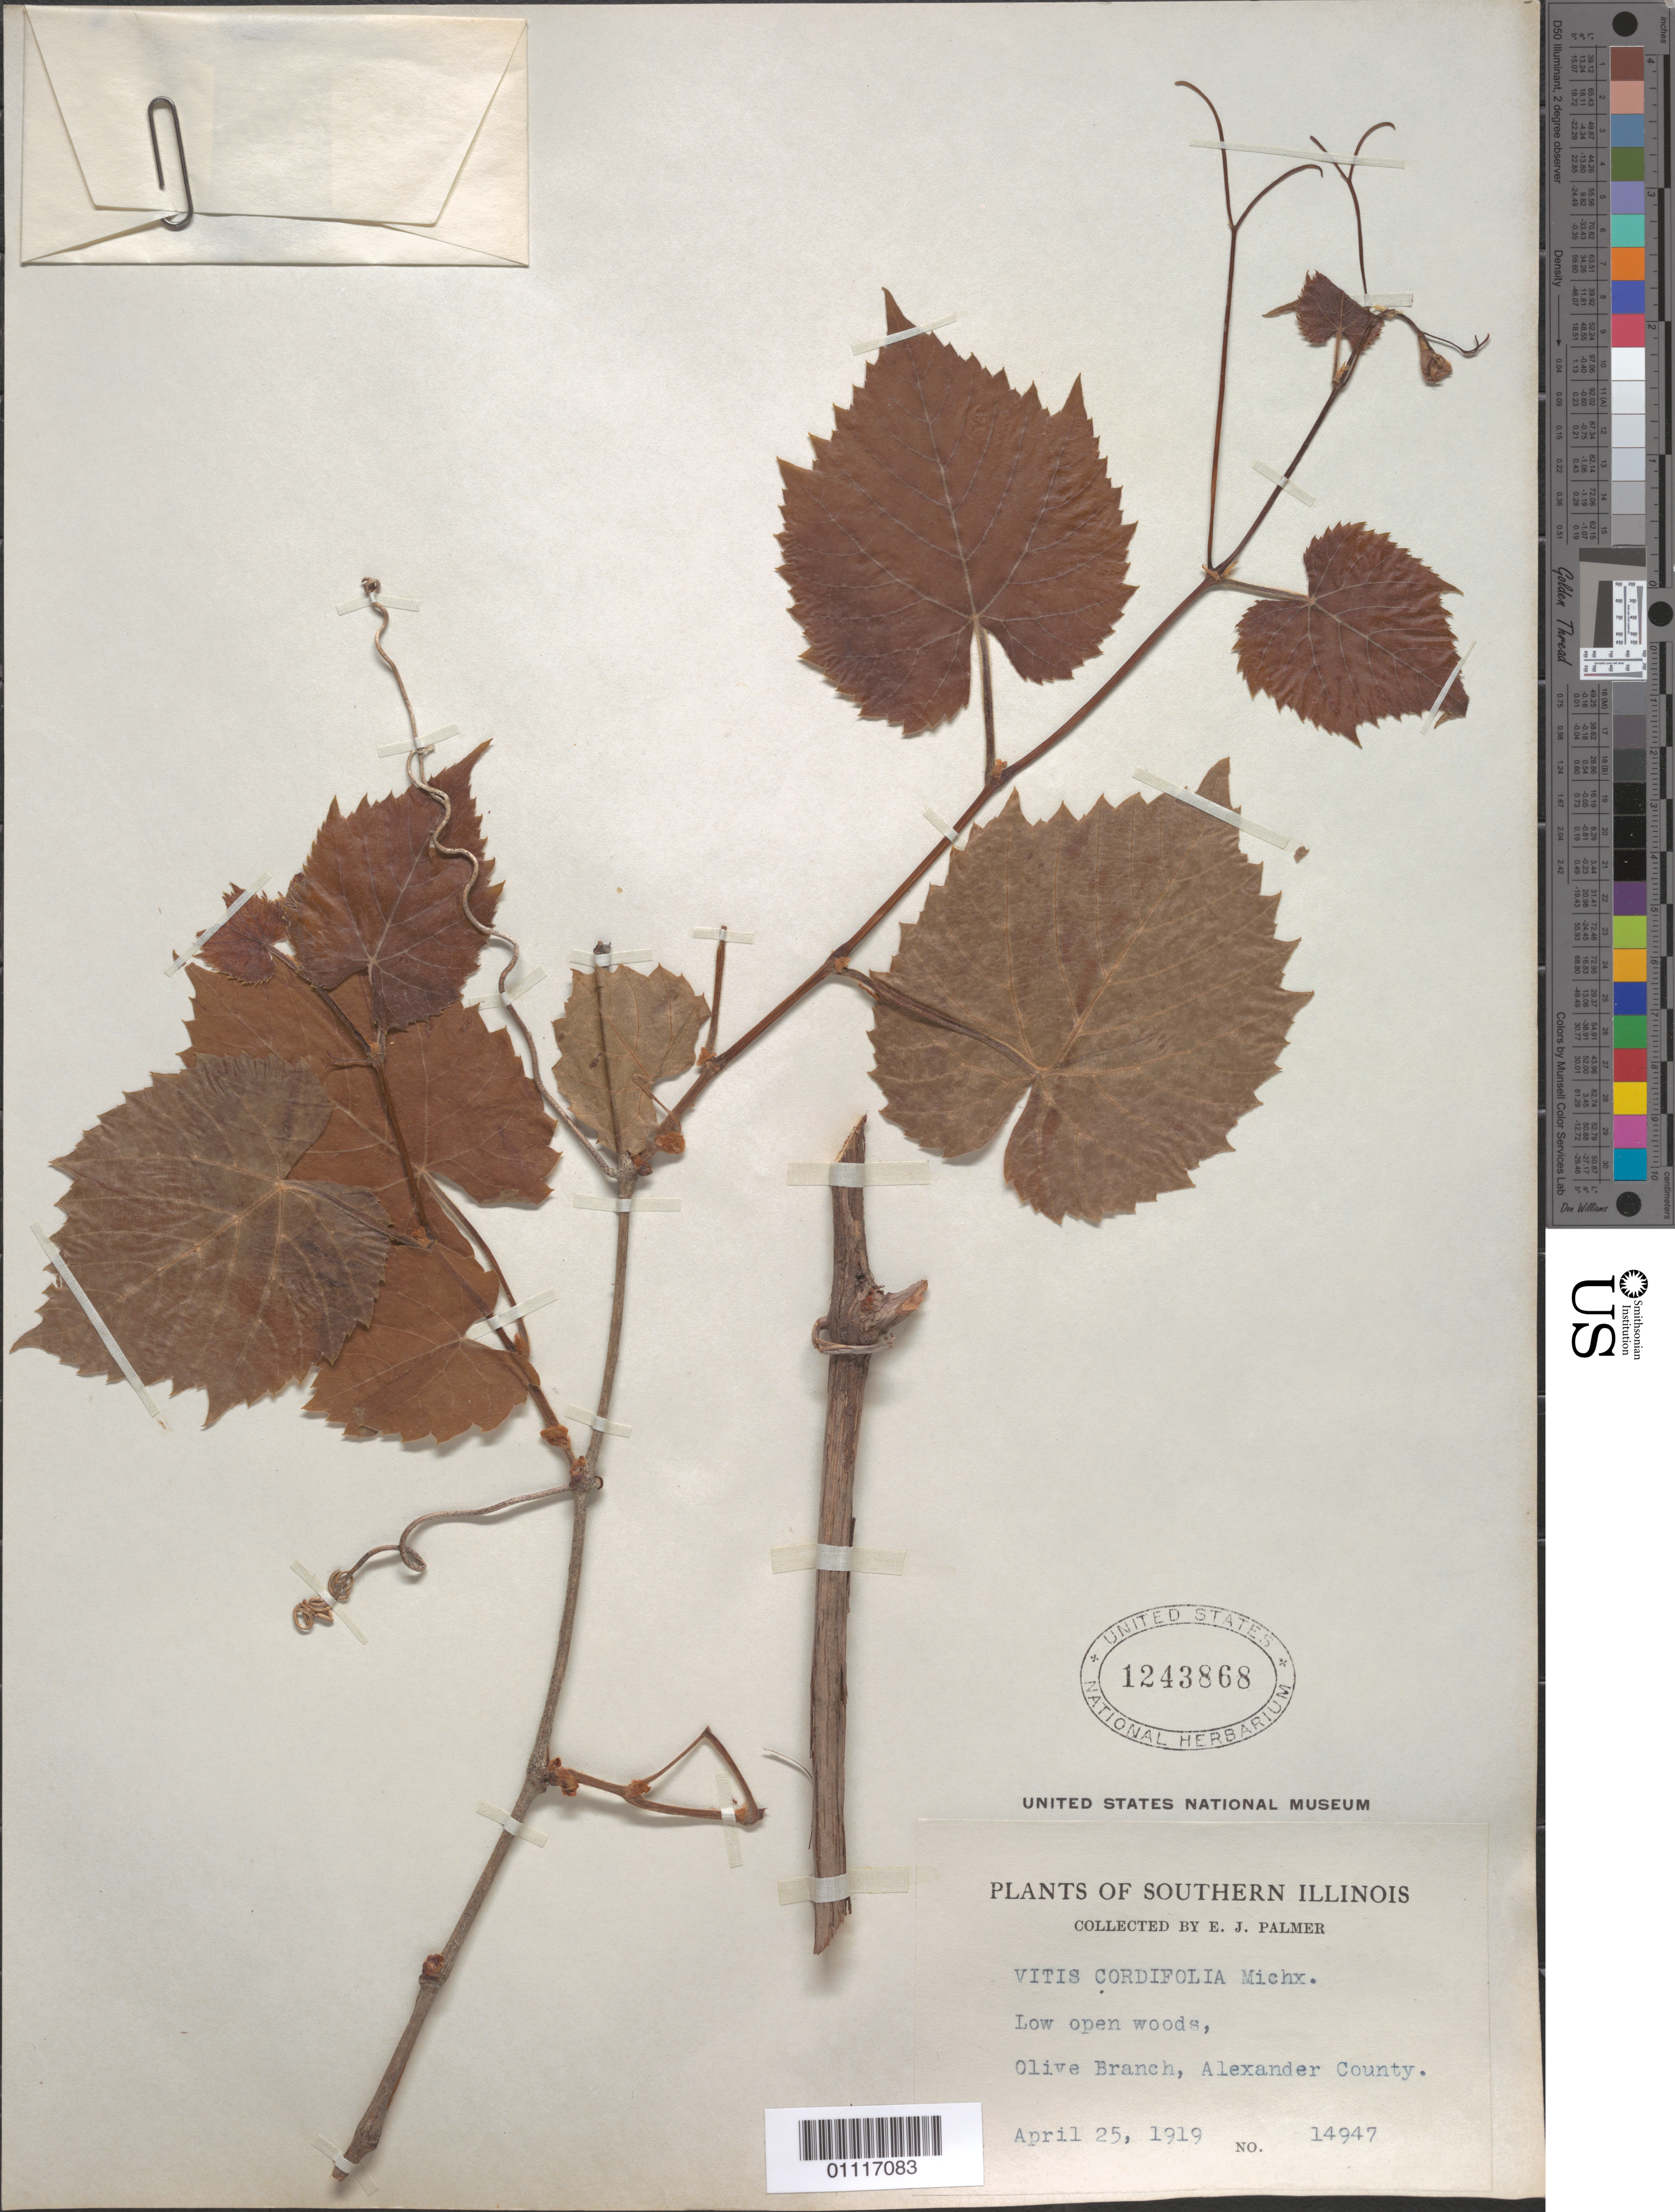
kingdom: Plantae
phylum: Tracheophyta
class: Magnoliopsida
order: Vitales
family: Vitaceae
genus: Vitis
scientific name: Vitis cordifolia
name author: Michx.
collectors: E. J. Palmer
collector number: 14947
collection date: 1919-04-25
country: United States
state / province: Illinois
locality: Southern Illinois. Olive Branch, Alexander County.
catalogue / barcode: US 1243868